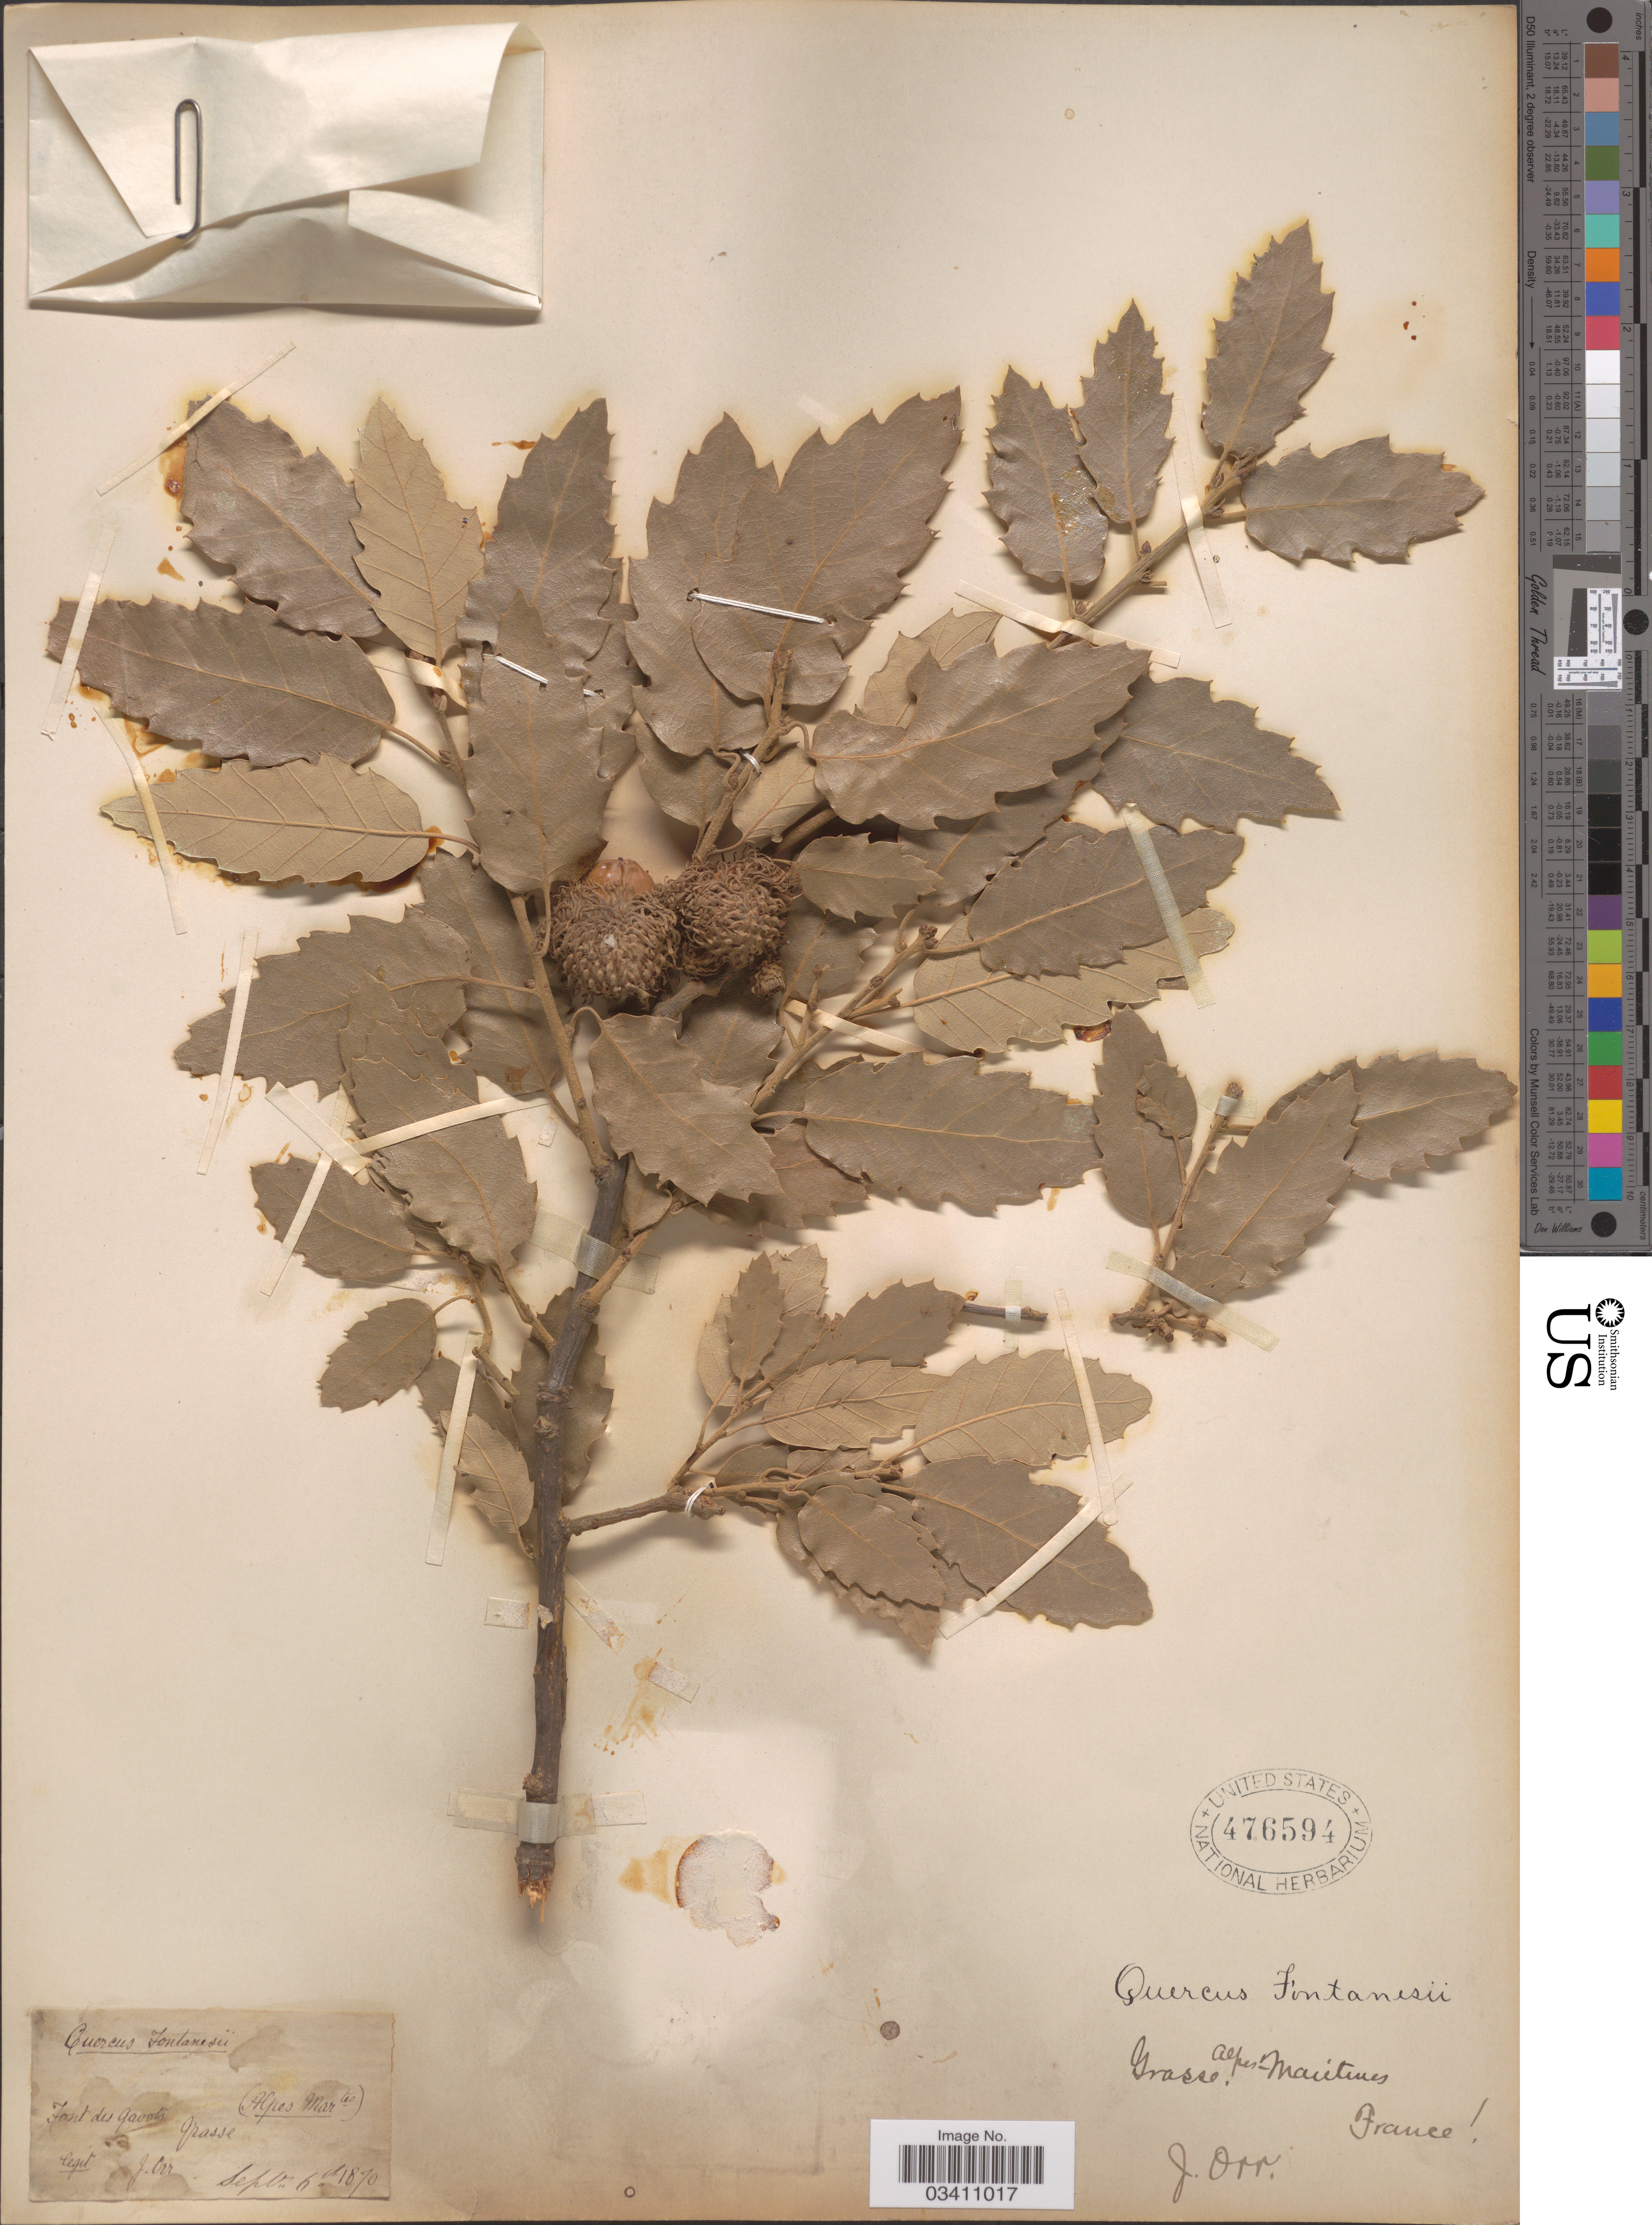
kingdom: Plantae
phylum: Tracheophyta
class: Magnoliopsida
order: Fagales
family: Fagaceae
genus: Quercus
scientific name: Quercus x fontanesii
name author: Gussone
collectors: J. Orr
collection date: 1870-09-06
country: France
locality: Font des Gavoks [interpreted]. Grasse Alpes-Maritines.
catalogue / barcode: US 476594